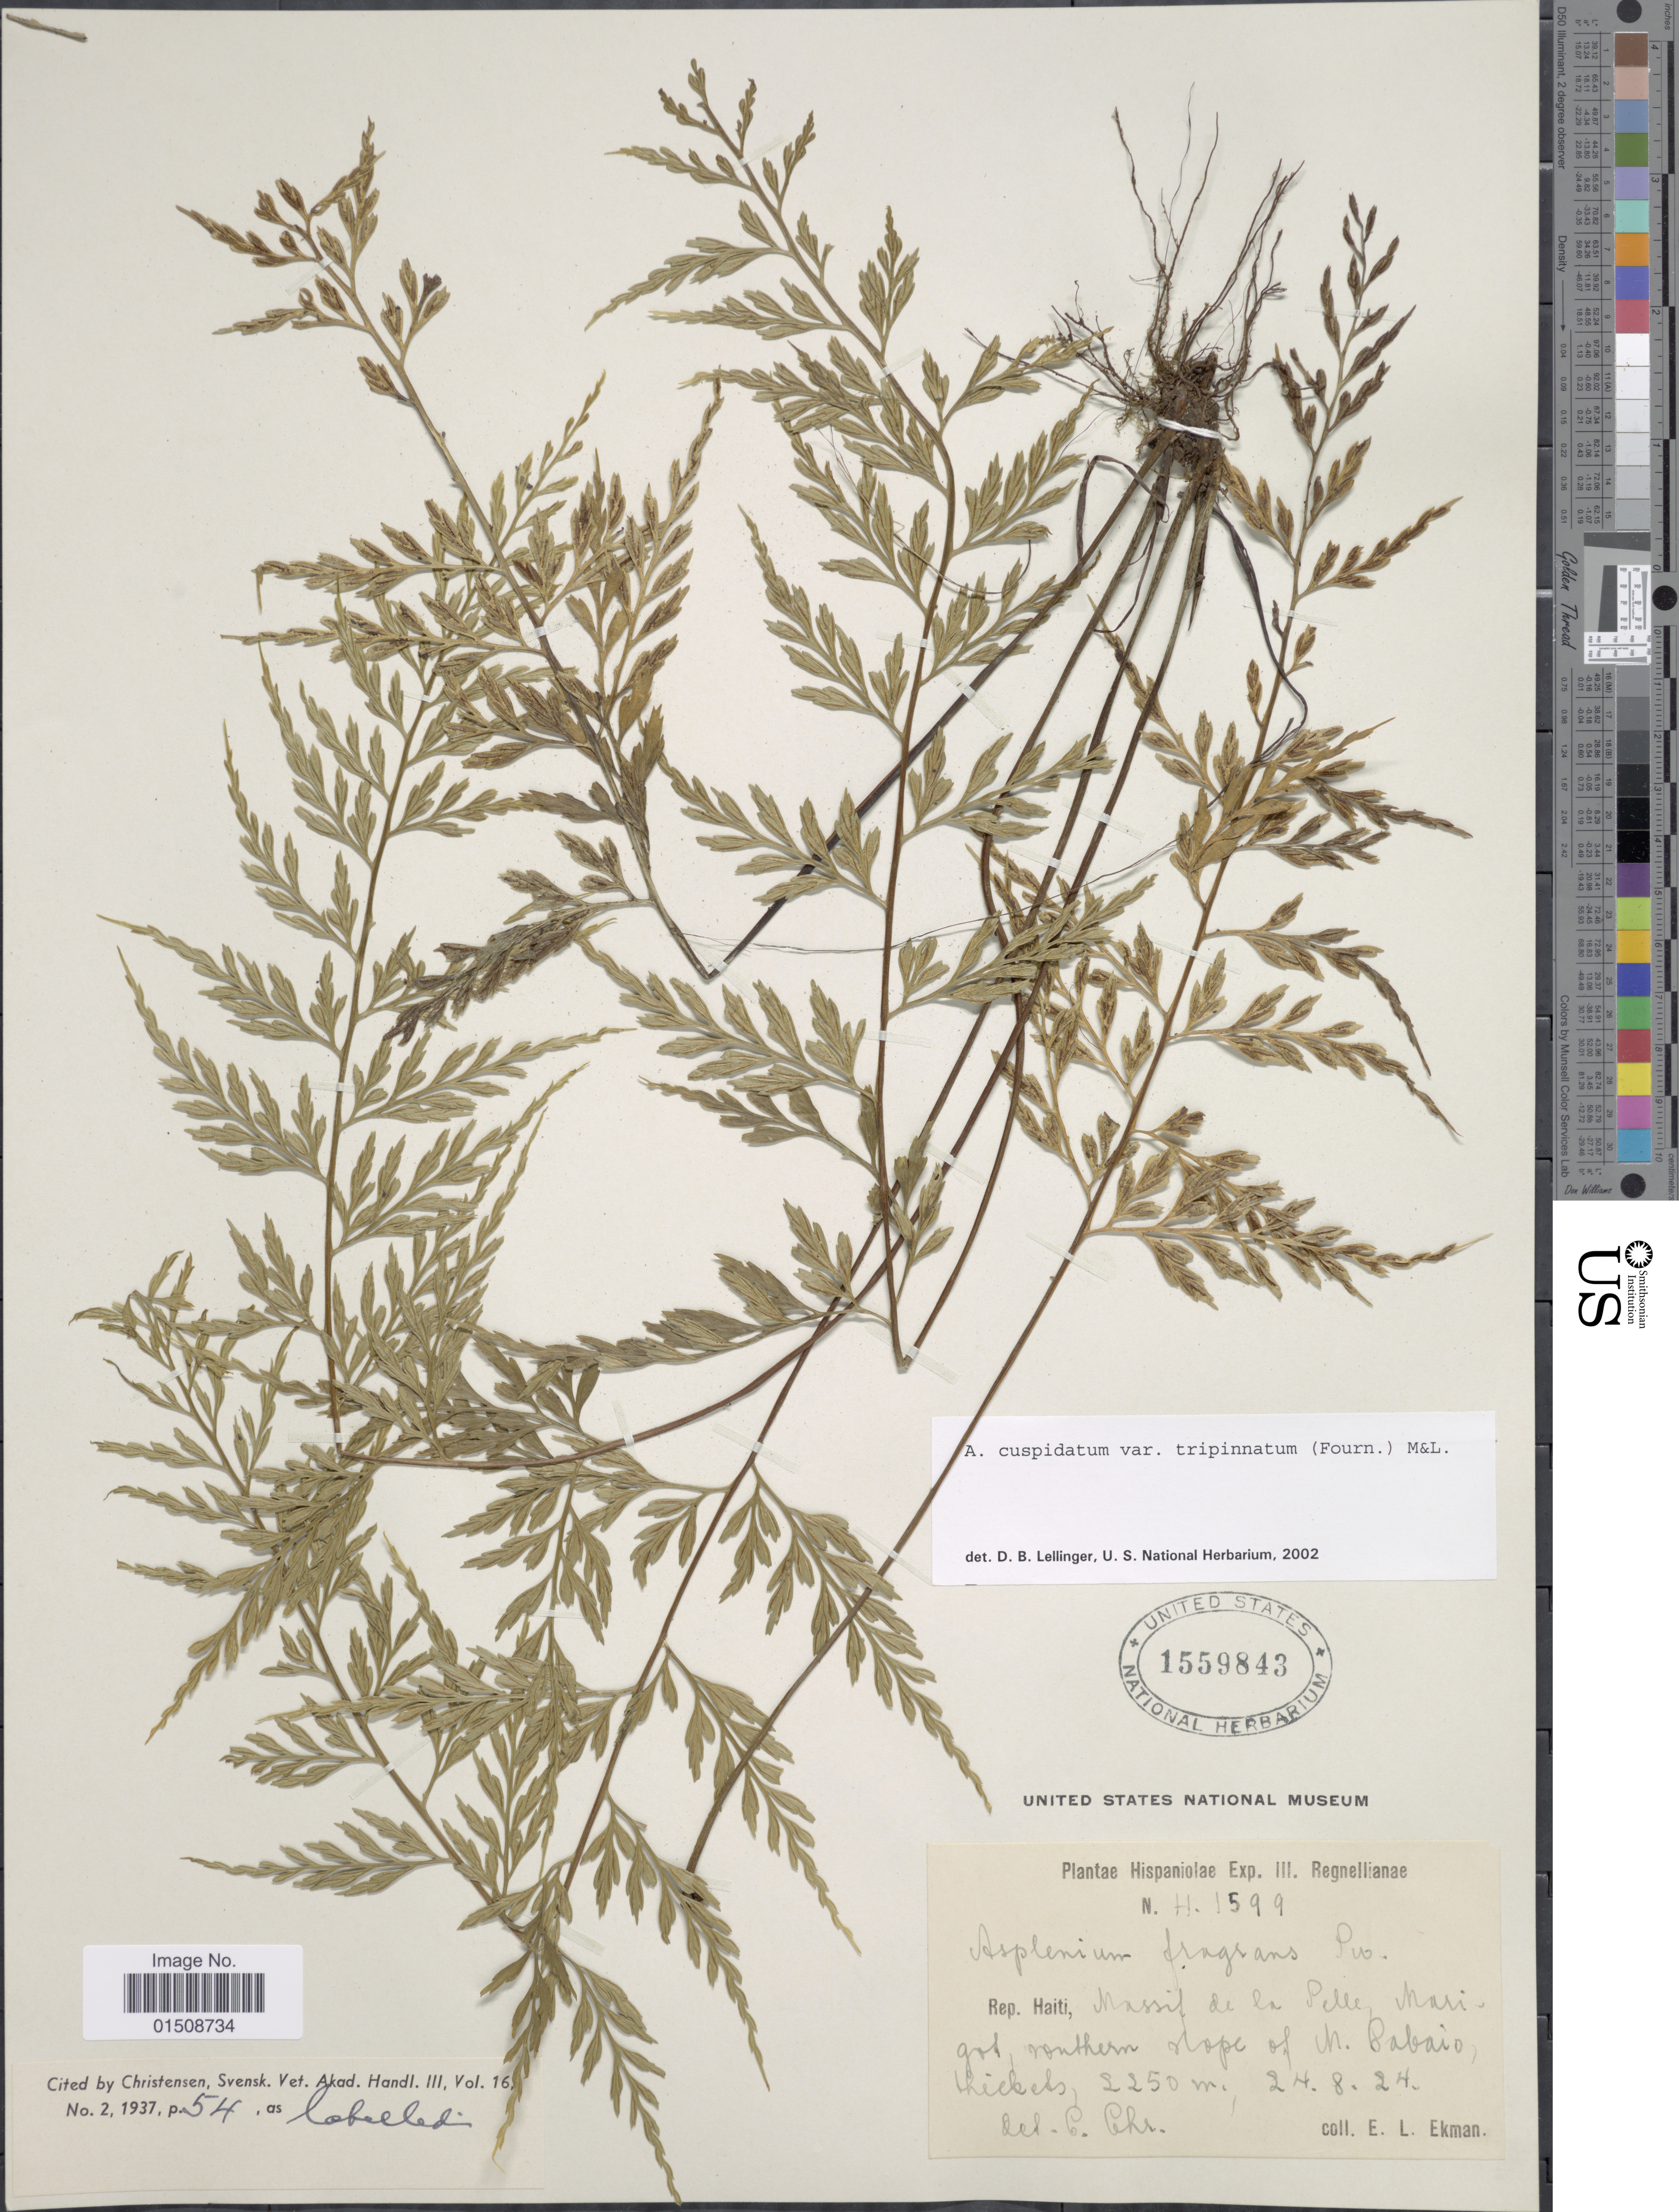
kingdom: Plantae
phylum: Tracheophyta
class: Polypodiopsida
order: Polypodiales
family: Aspleniaceae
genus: Asplenium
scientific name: Asplenium cuspidatum var. tripinnatum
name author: (E. Fourn.) C.V. Morton & Lellinger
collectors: E. L. Ekman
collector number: H 1599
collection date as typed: Transcribed d/m/y: 24/8/24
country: Haiti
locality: Rep. Haiti, Massif de la Pelle, Marigot, southern slope of N. Pabaio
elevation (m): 2250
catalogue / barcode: US 1559843